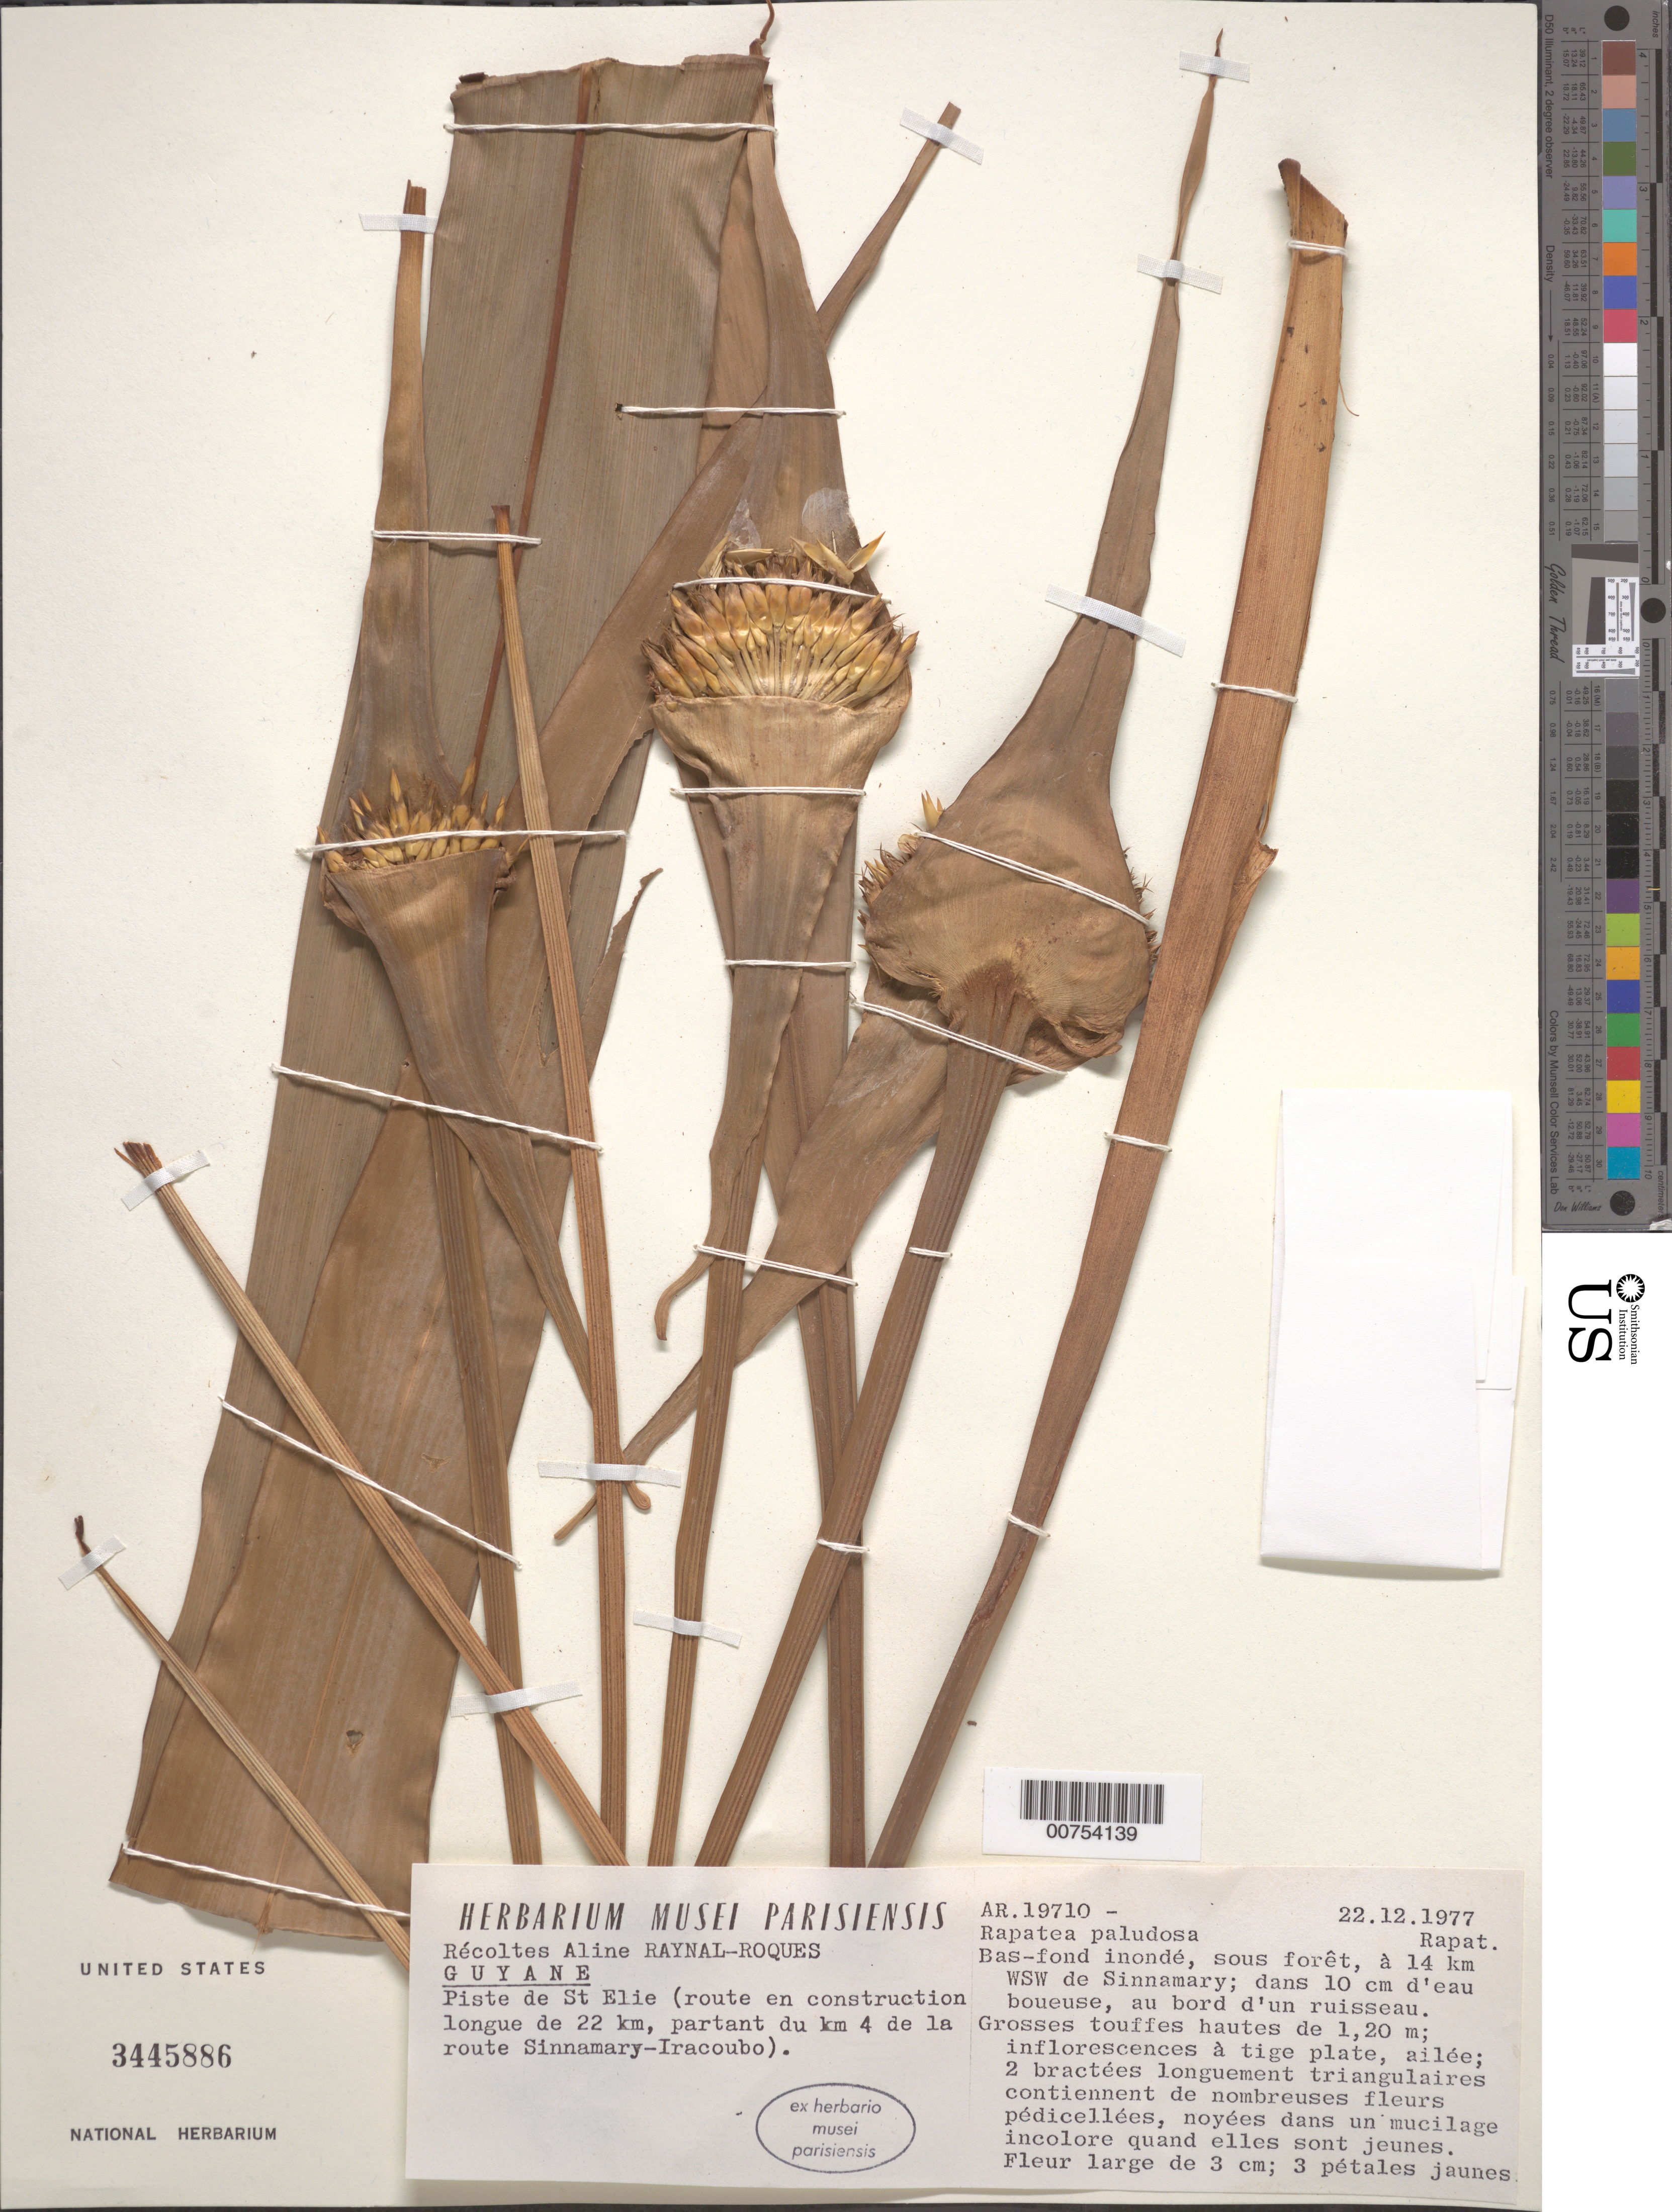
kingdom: Plantae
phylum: Tracheophyta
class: Liliopsida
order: Poales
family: Rapateaceae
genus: Rapatea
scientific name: Rapatea paludosa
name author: Aubl.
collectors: A. M. Raynal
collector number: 19710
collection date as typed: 22-Dec-77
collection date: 1977-12-22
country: French Guiana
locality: Piste de Saint-Élie, km 22; km 4 de la route Sinnamary-Iracoubo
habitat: Bas-fond inonde, sous forêt, dans 10 cm d'eau boueuse, au bord d'un ruisseau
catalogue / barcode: US 3445886